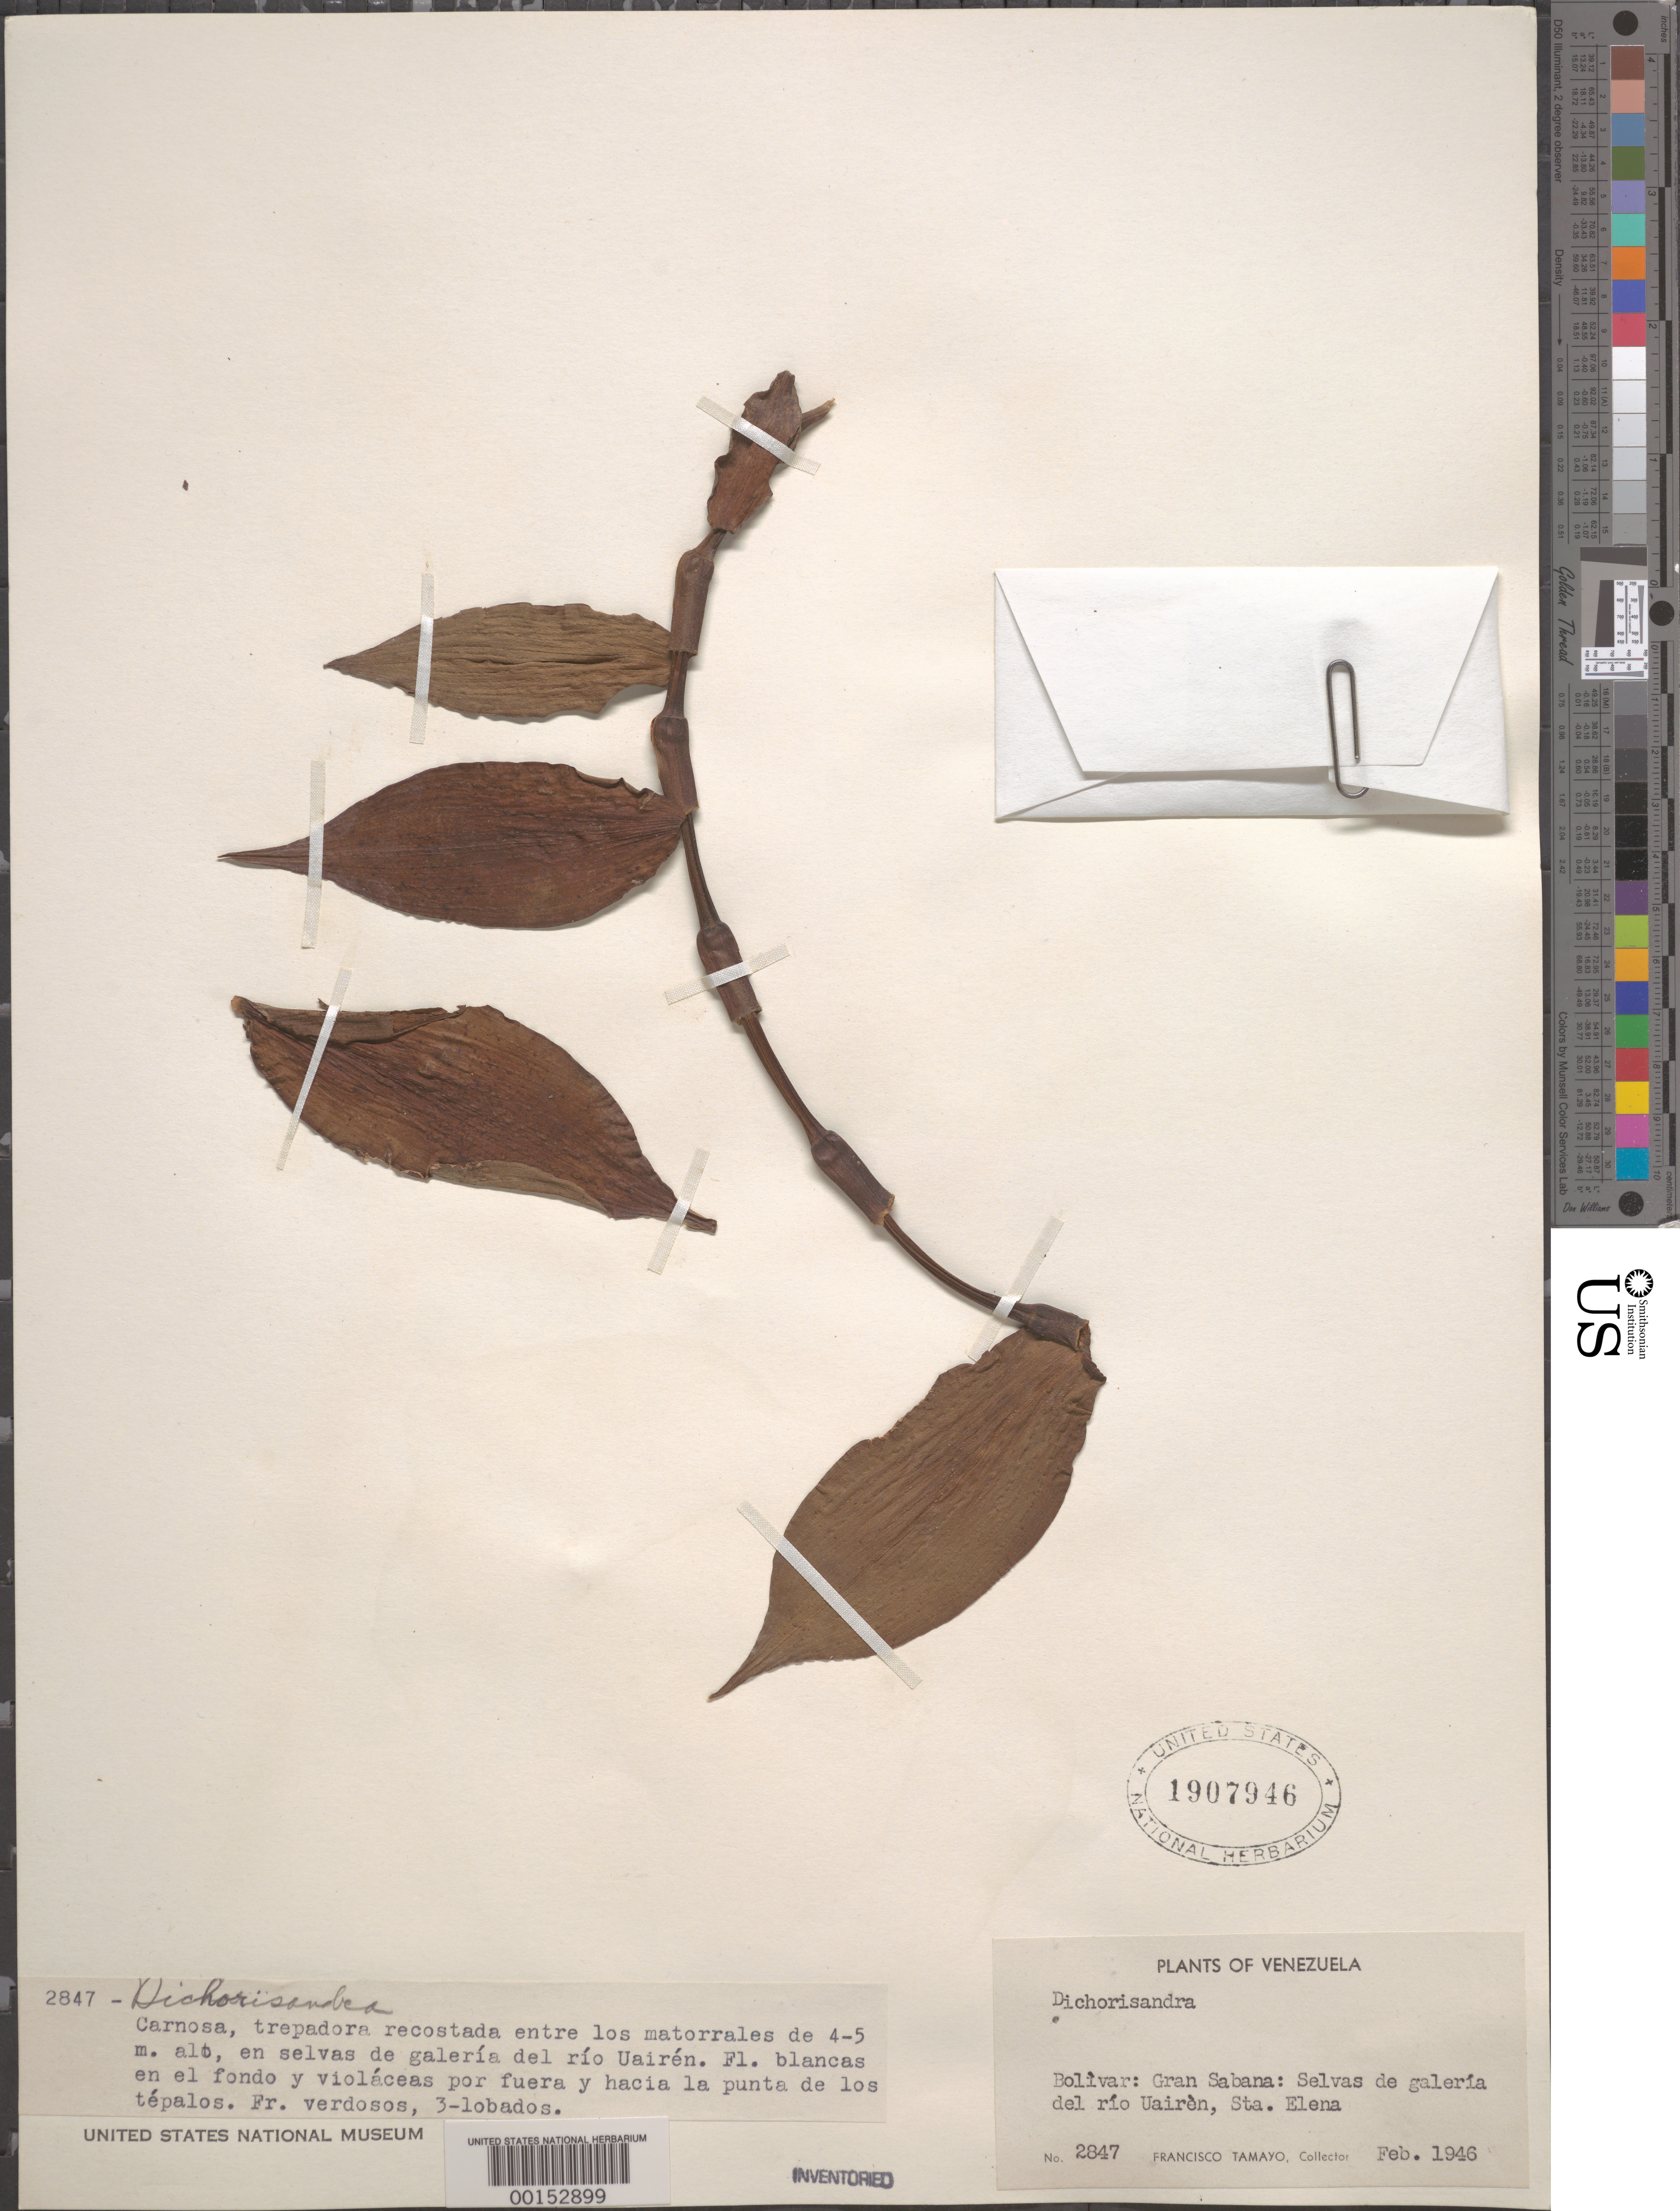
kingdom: Plantae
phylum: Tracheophyta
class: Liliopsida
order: Commelinales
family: Commelinaceae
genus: Dichorisandra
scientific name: Dichorisandra sp.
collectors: F. Tamayo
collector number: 2847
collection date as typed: Feb 1946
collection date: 1946-02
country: Venezuela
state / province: Bolivar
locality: Gran sabana, rio uairen, elena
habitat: Gallery forest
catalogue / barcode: US 1907946